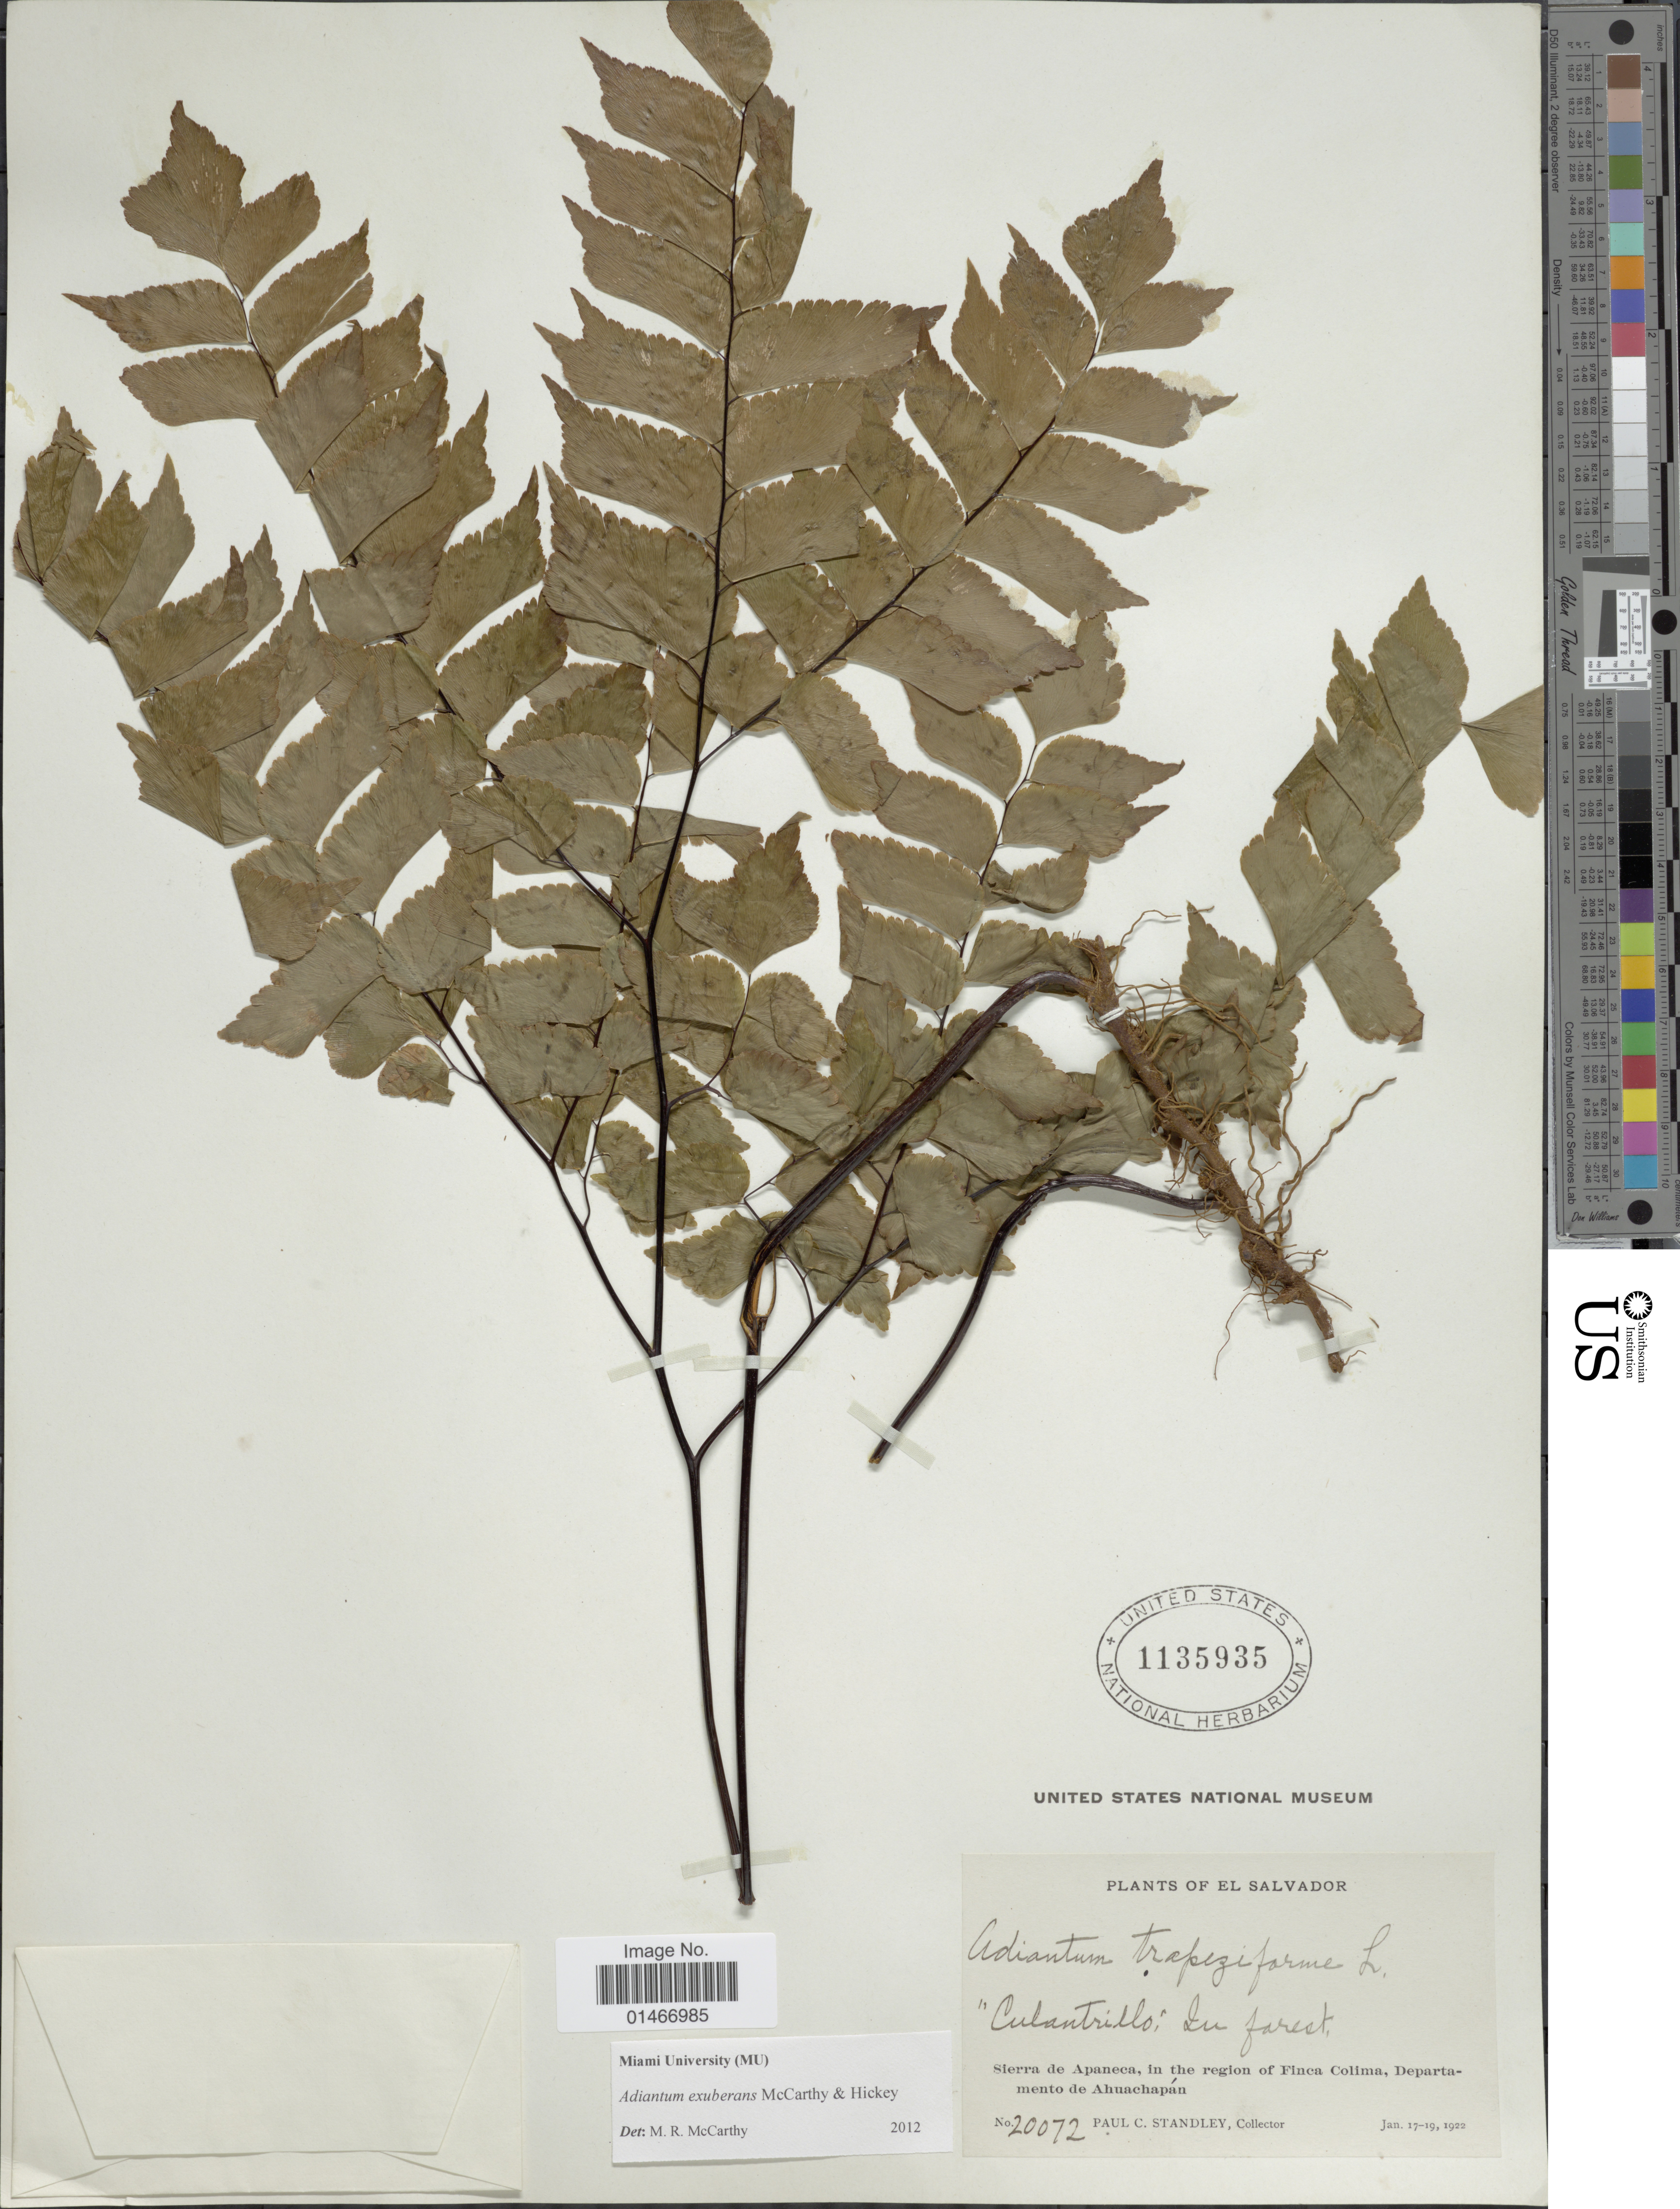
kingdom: Plantae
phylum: Tracheophyta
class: Polypodiopsida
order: Polypodiales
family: Pteridaceae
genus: Adiantum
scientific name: Adiantum exuberans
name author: M.R. McCarthy & Hickey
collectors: P. C. Standley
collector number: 20072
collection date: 1922-01-17/1922-01-19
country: El Salvador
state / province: Ahuachapan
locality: Sierra de Apaneca, in the region of Finca Colima, Departamento de Ahuachapan.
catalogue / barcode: US 1135935